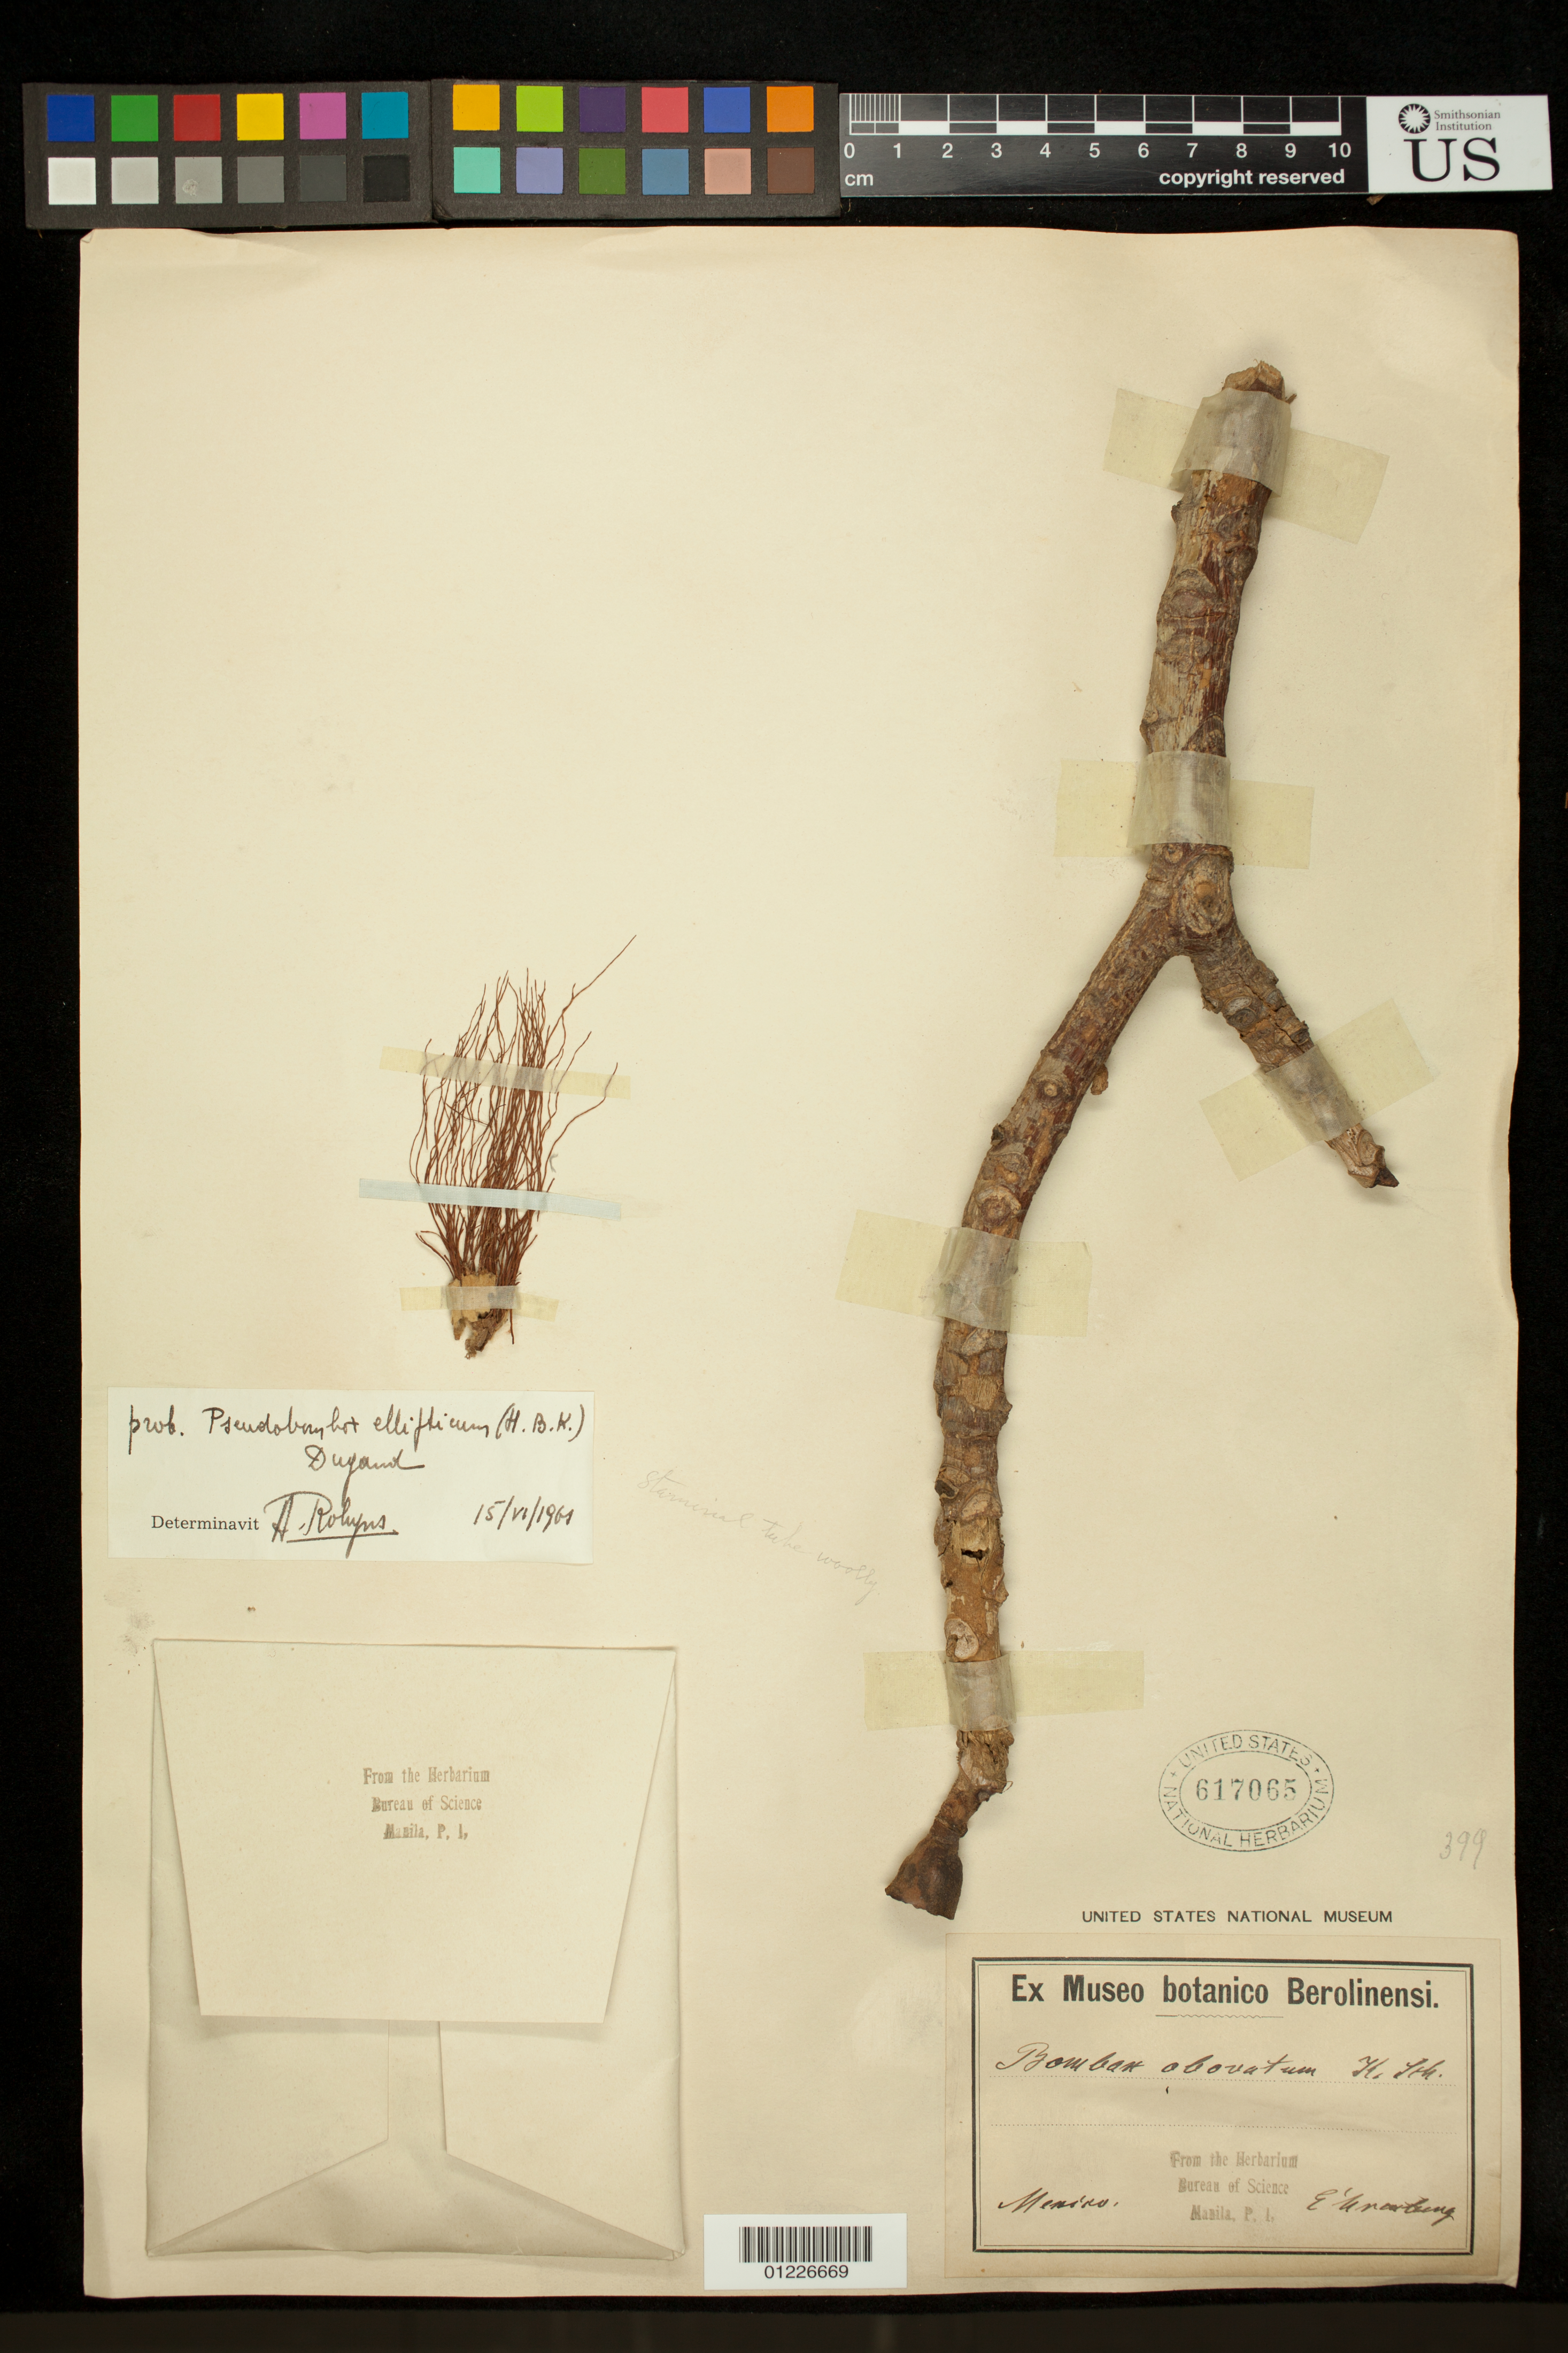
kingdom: Plantae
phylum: Tracheophyta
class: Magnoliopsida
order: Malvales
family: Malvaceae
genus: Pseudobombax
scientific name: Pseudobombax ellipticum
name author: (Kunth) Dugand G.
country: Philippines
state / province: National Capital Region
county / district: Manila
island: Luzon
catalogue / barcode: US 617065